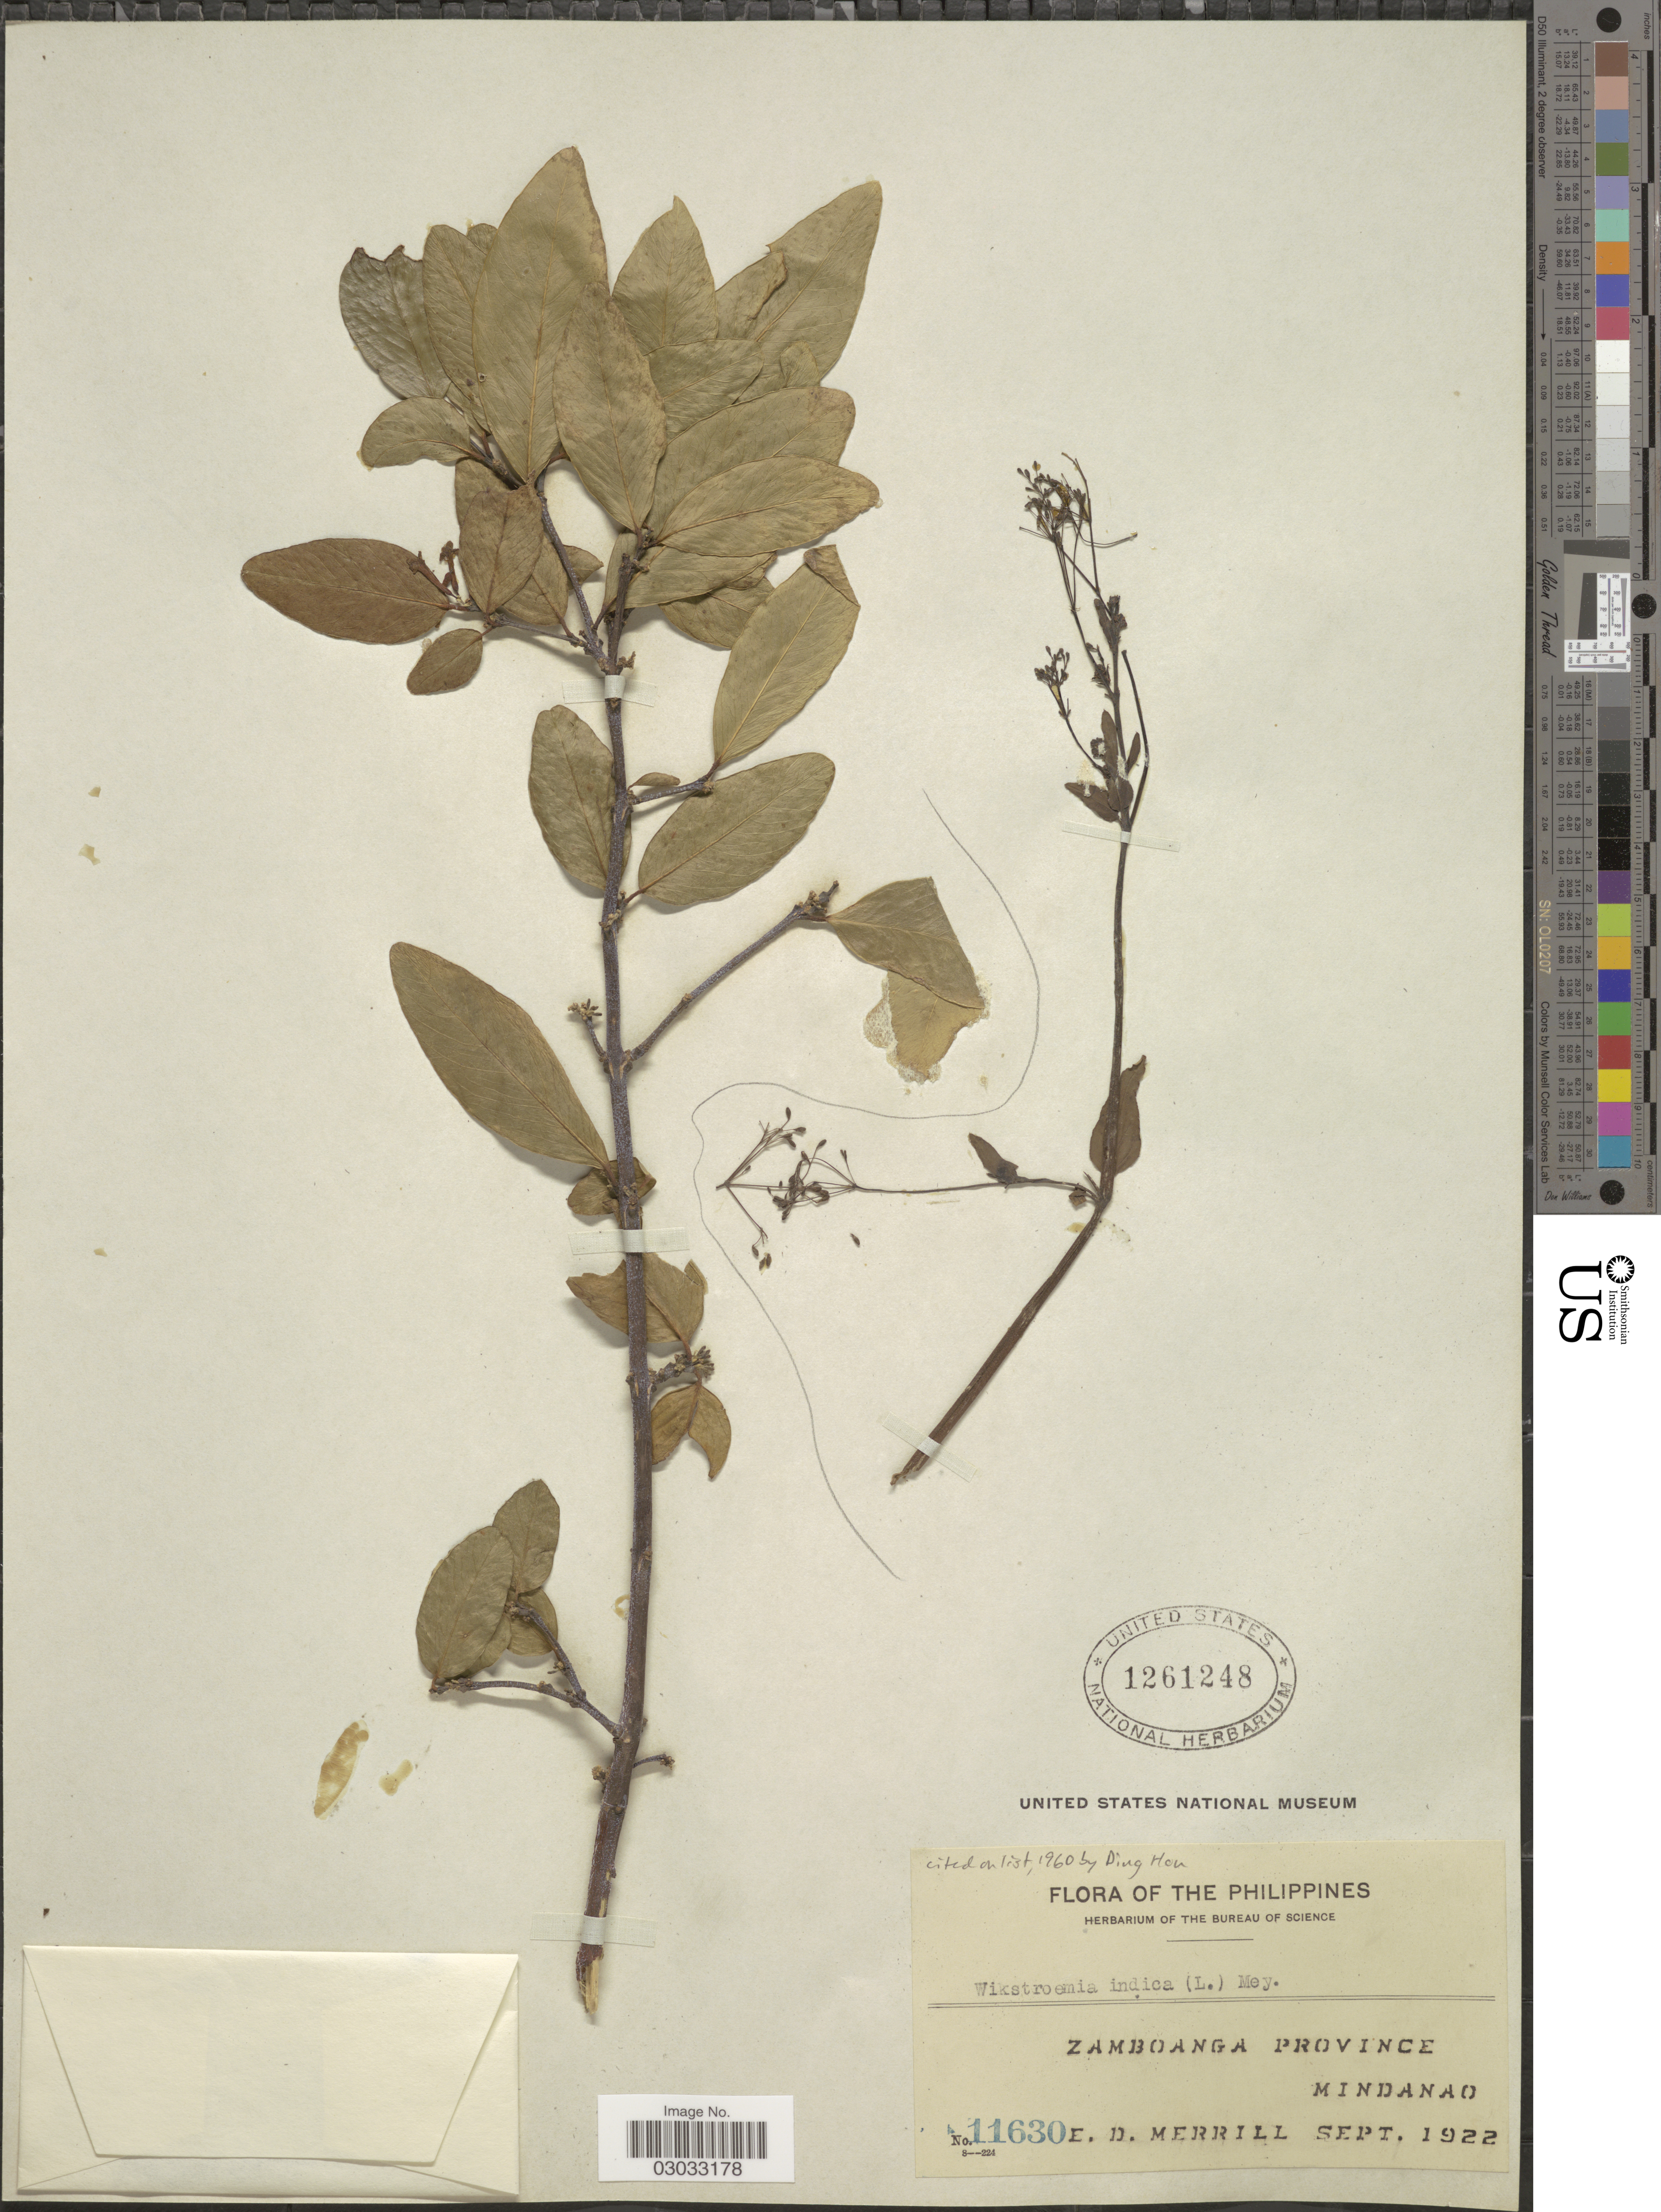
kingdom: Plantae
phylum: Tracheophyta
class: Magnoliopsida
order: Malvales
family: Thymelaeaceae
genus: Wikstroemia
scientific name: Wikstroemia indica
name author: (L.) C.A. Mey.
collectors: E. D. Merrill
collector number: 11630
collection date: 1922-09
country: Philippines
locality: Zamboanga Province, Mindanao.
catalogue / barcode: US 1261248